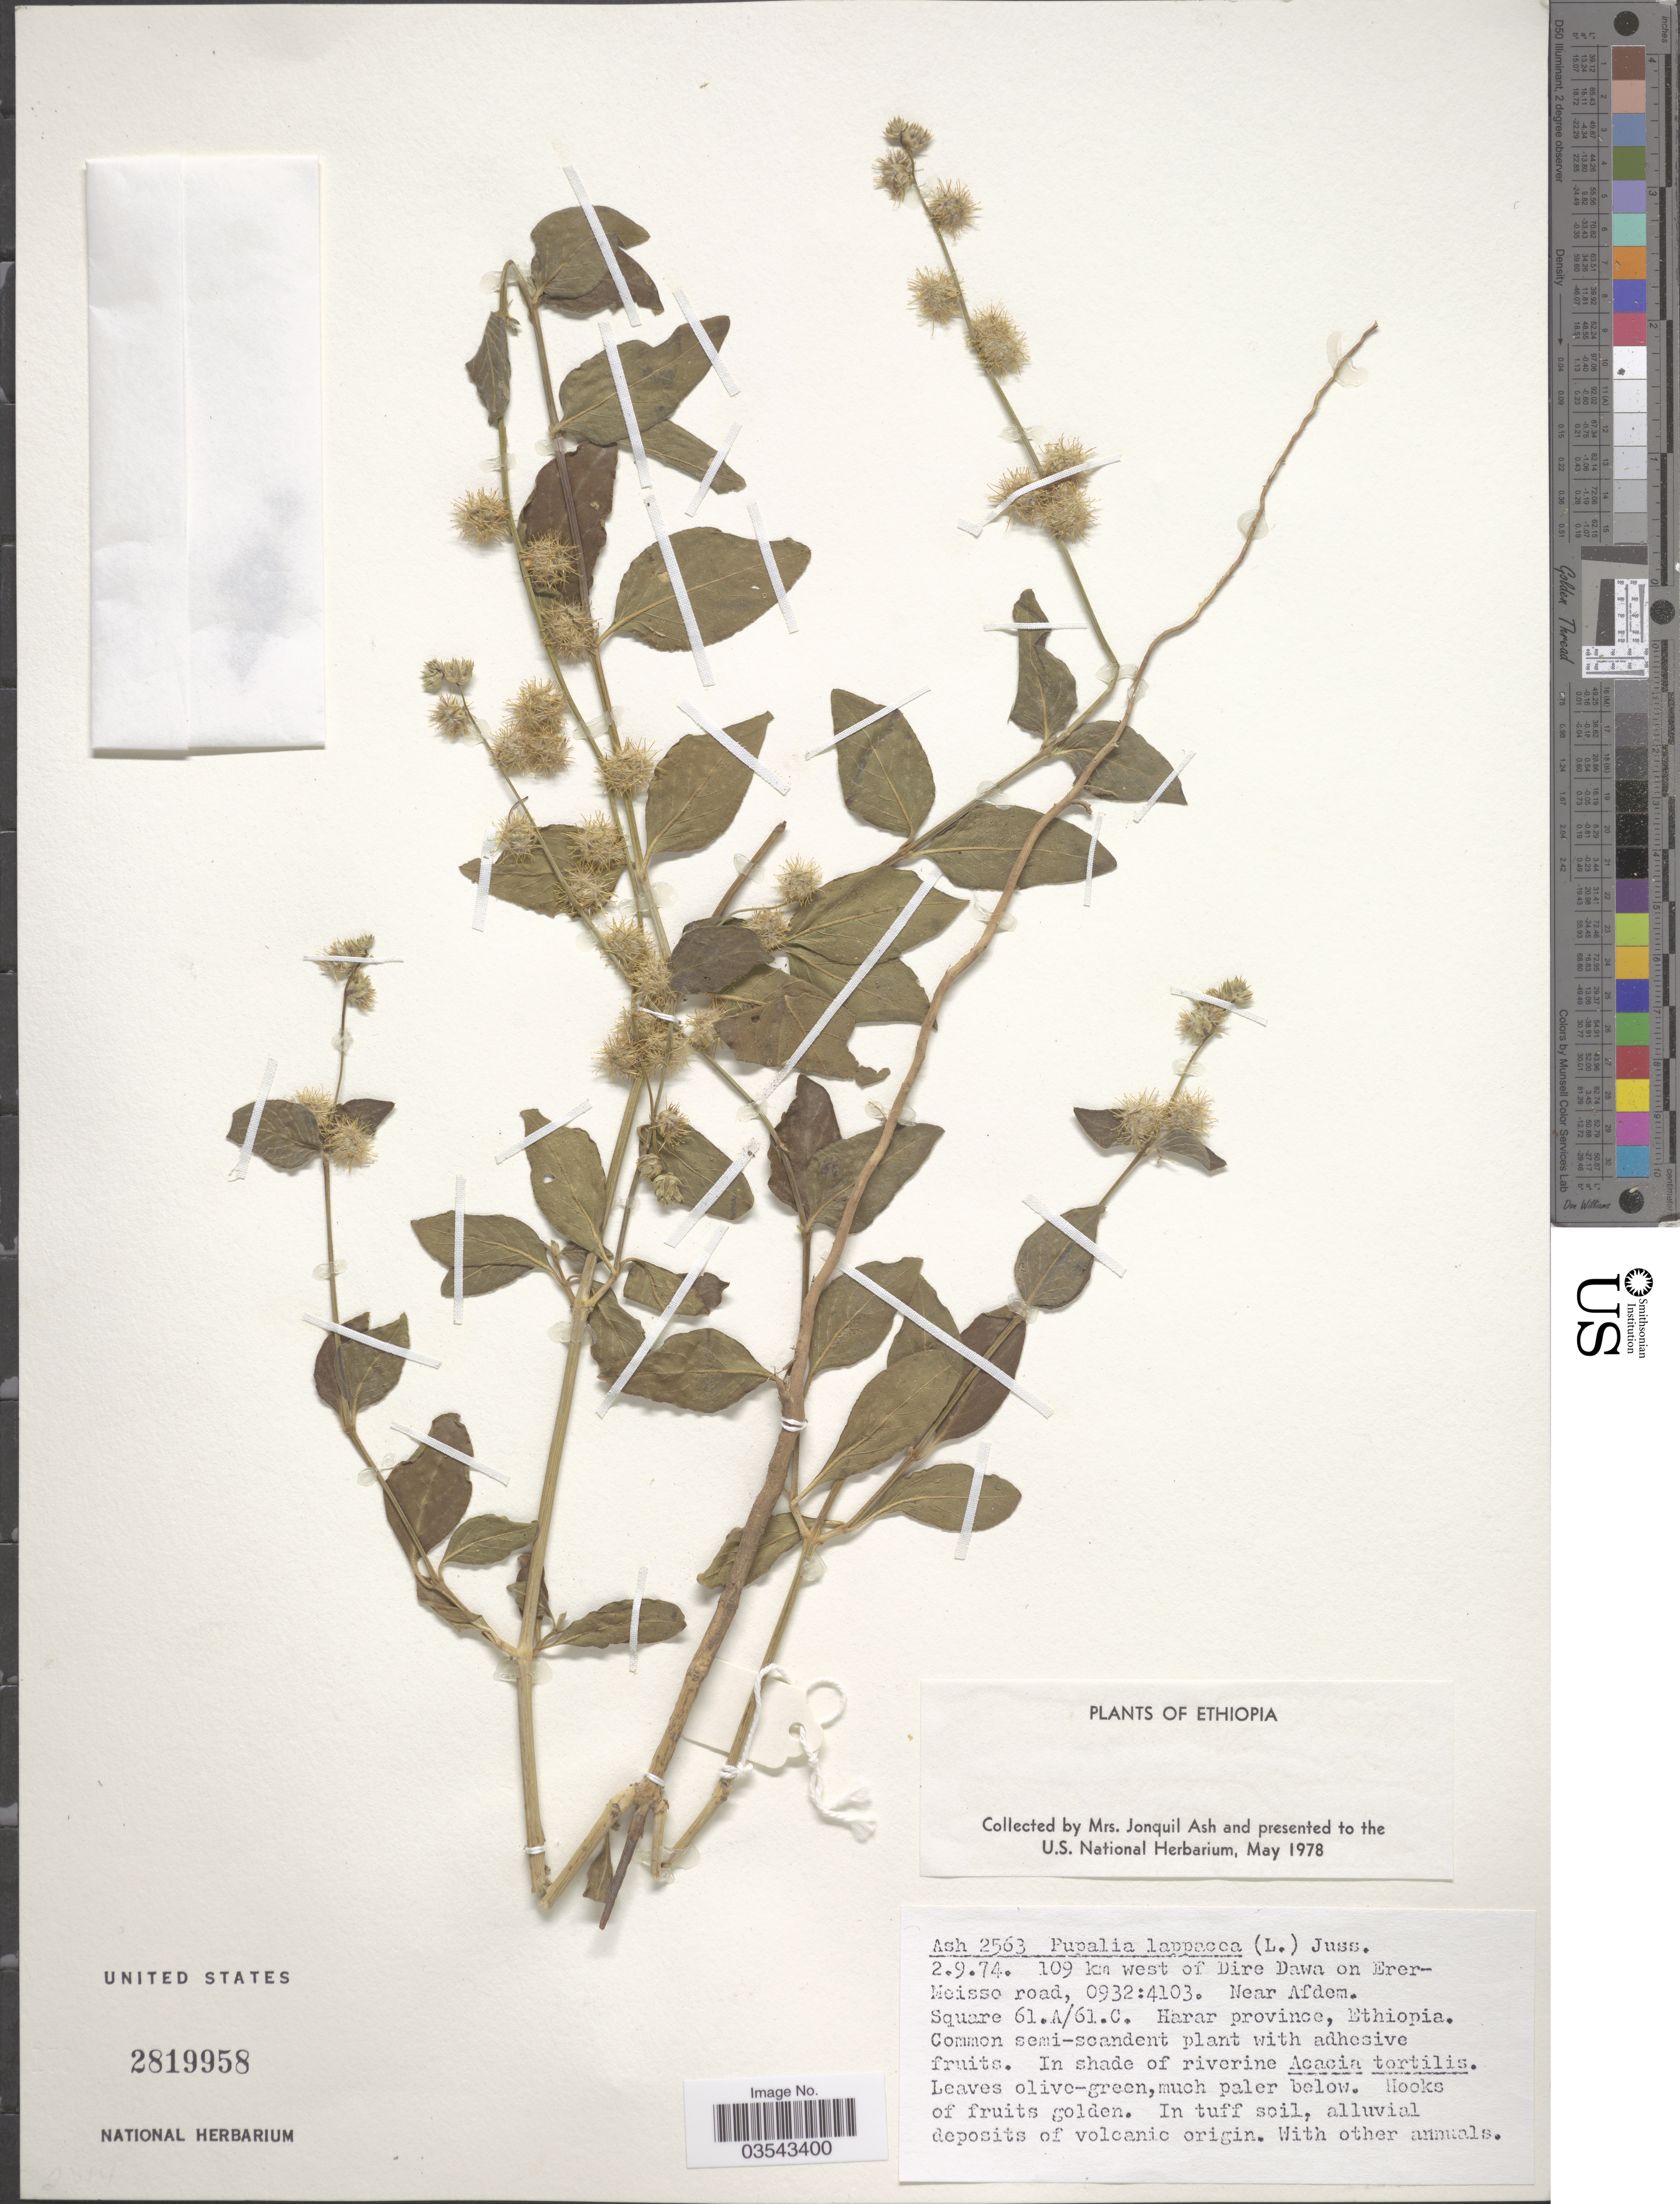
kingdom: Plantae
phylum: Tracheophyta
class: Magnoliopsida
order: Caryophyllales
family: Amaranthaceae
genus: Pupalia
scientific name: Pupalia lappacea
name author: (L.) A. Juss.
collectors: J. Ash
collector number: Ash 2563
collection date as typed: Transcribed d/m/y: 2/9/74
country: Ethiopia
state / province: Dire Dawa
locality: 109 km west of Dire Dawa on Erer-Meisso road, 0932:4103. Near Afdem. Square 61.A/61.C. Harar province.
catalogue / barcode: US 2819958